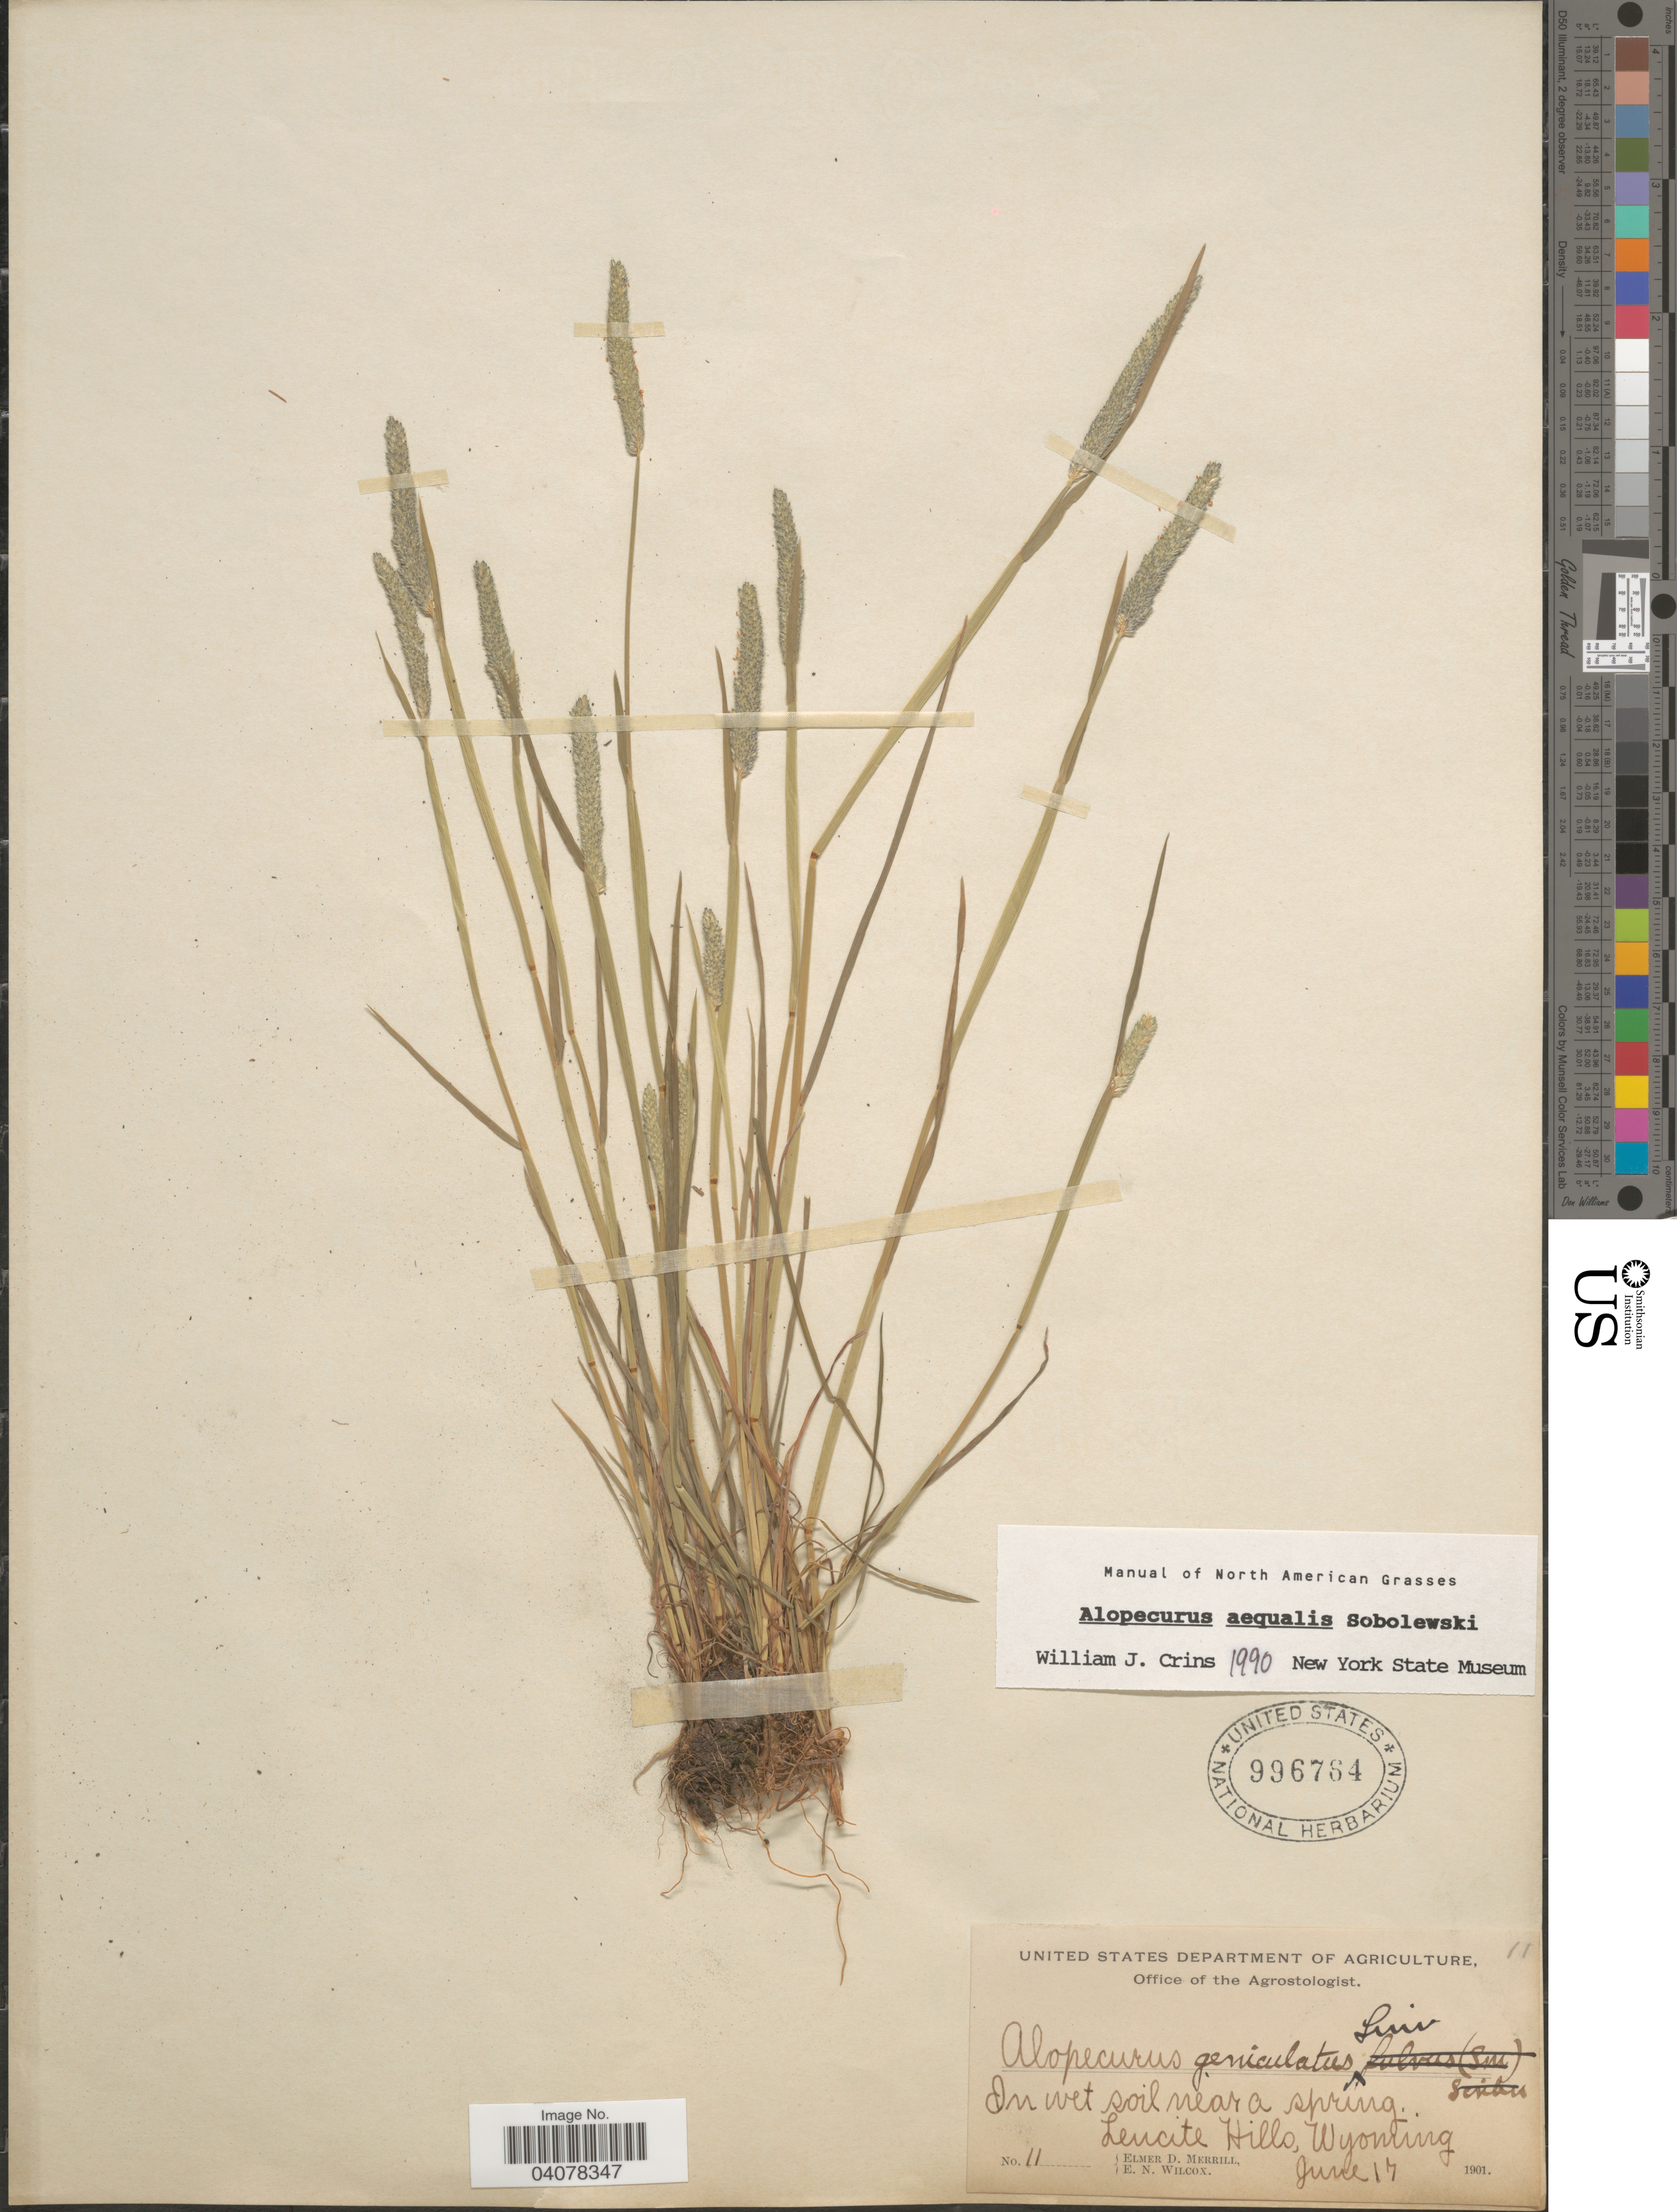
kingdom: Plantae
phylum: Tracheophyta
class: Liliopsida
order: Poales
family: Poaceae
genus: Alopecurus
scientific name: Alopecurus aequalis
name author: Sobol.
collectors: E. D. Merrill & E. Wilcox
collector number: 11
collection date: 1901-06-17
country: United States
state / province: Wyoming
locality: Near a spring. Leucite Hills.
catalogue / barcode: US 996764